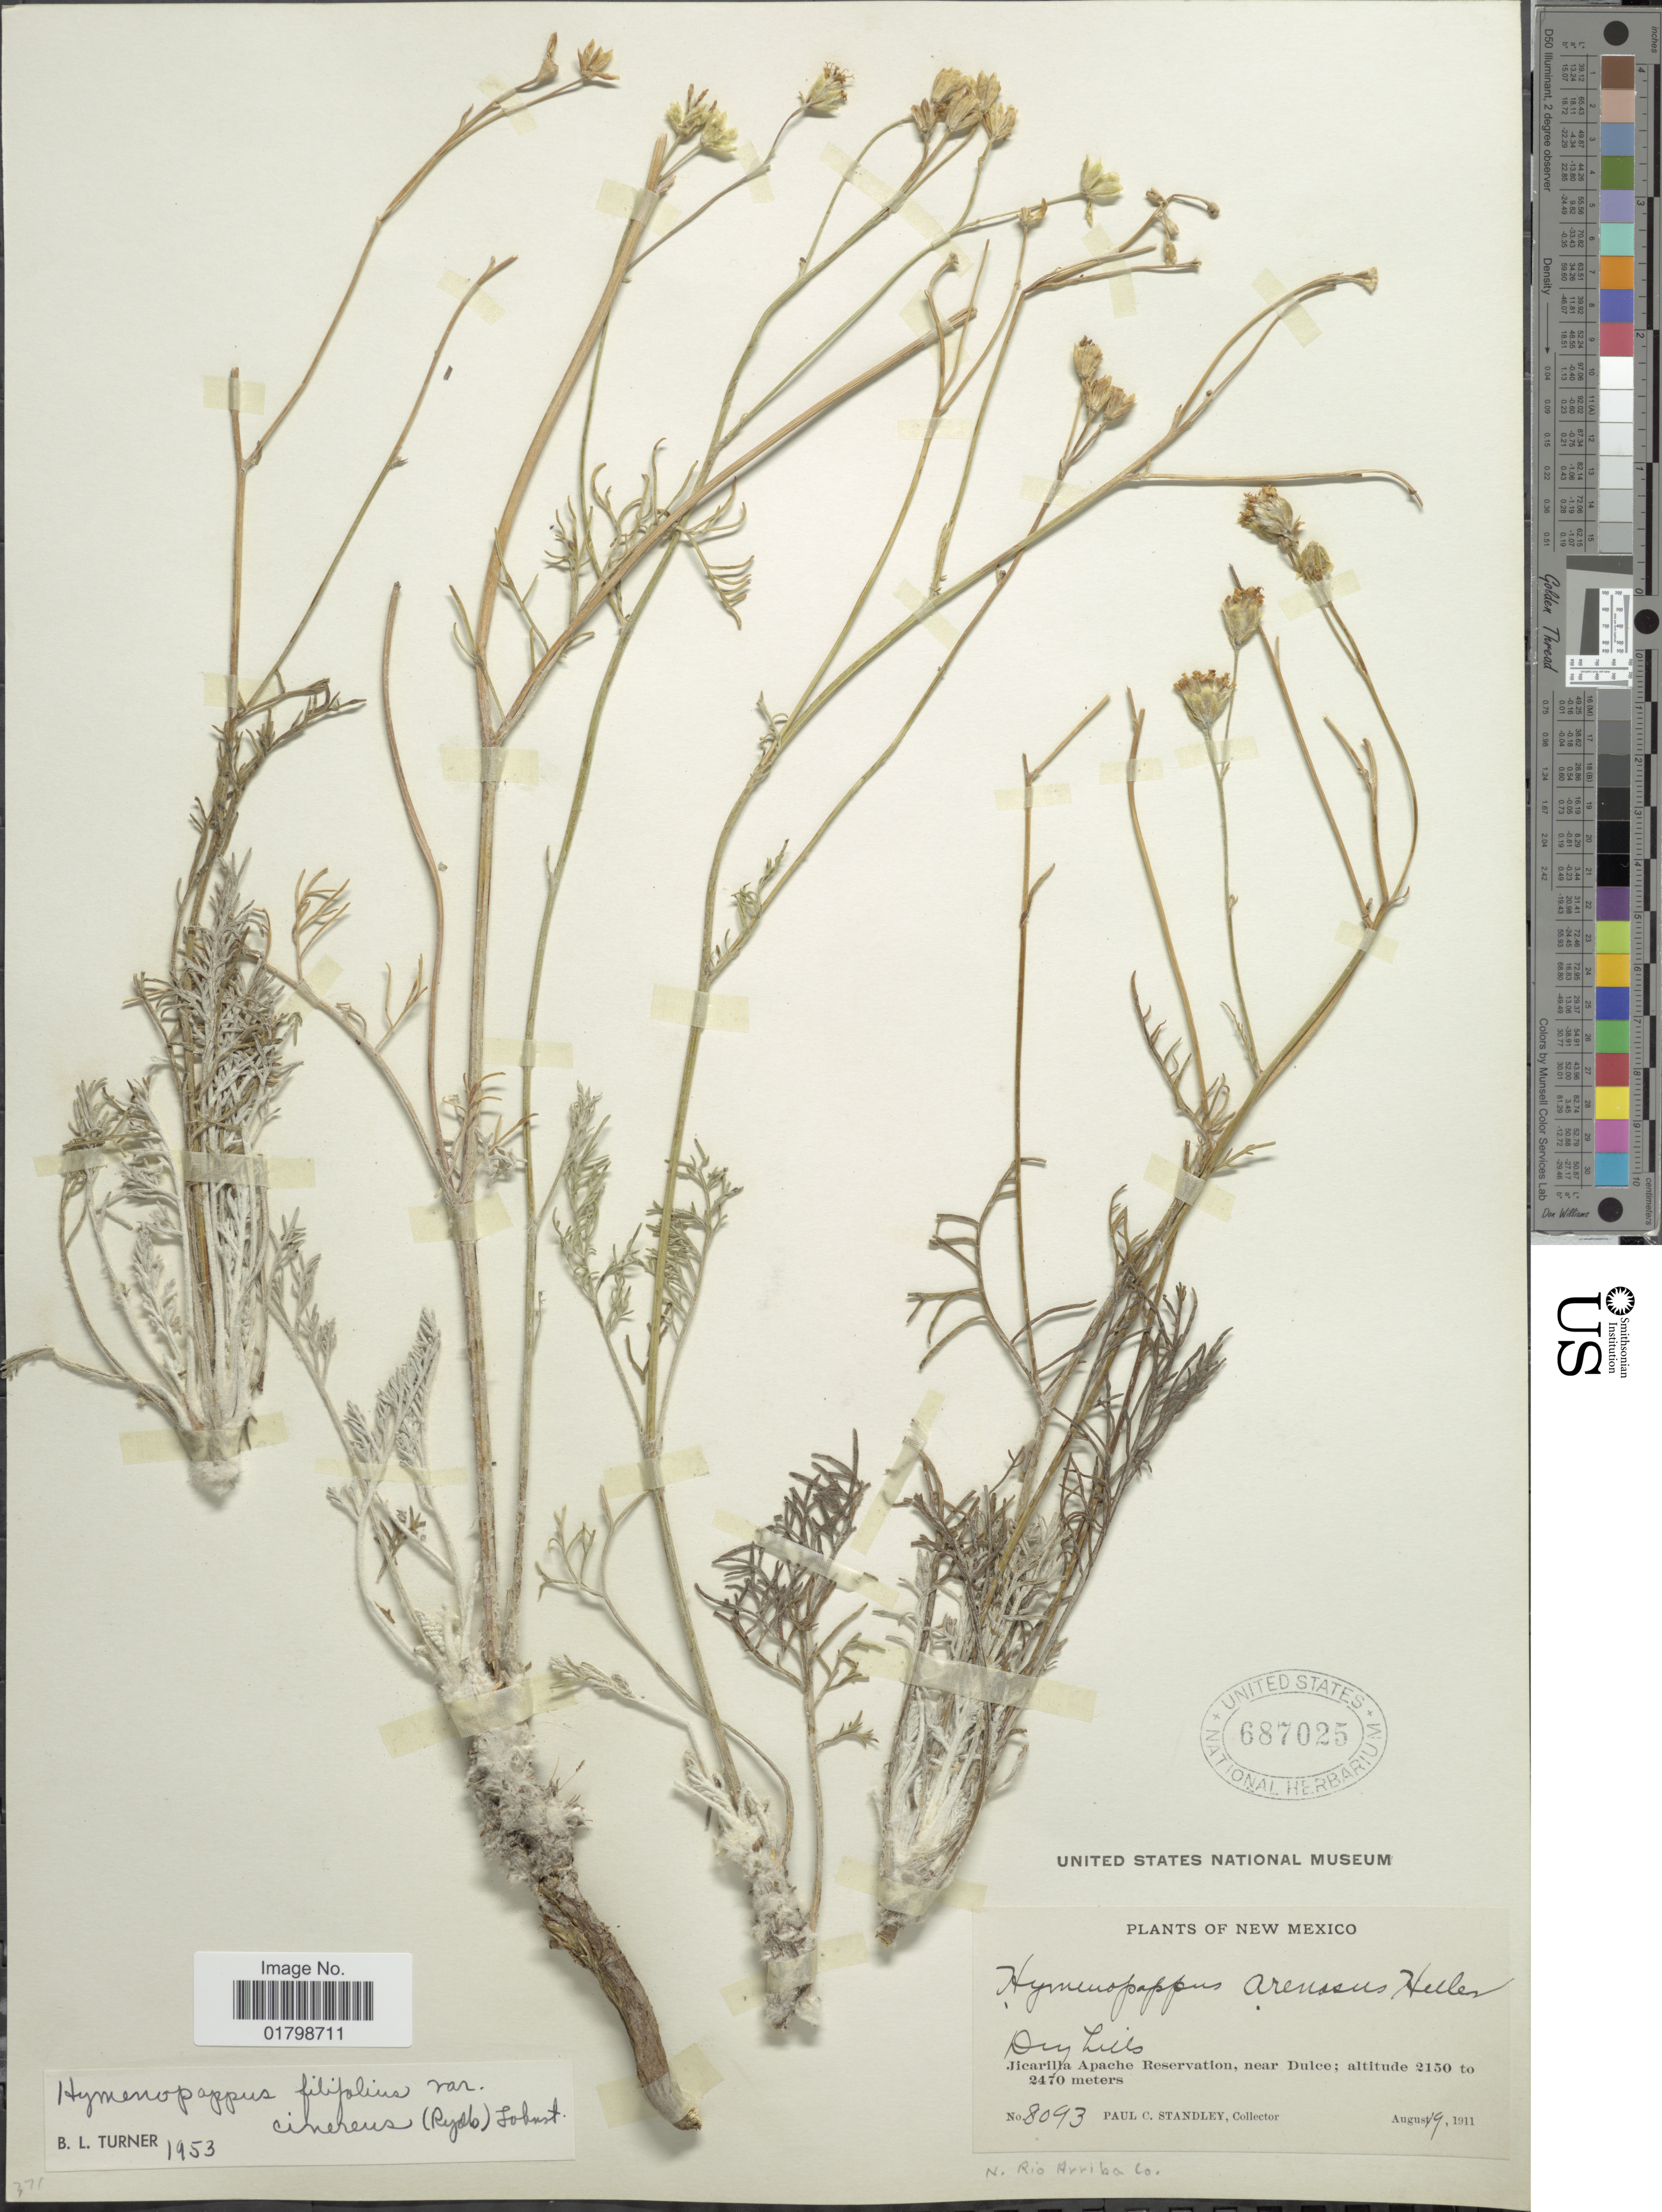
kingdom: Plantae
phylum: Tracheophyta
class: Magnoliopsida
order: Asterales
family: Asteraceae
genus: Hymenopappus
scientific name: Hymenopappus filifolius var. cinereus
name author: (Rydb.) I.M. Johnst.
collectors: P. C. Standley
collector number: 8093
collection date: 1911-08-19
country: United States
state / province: New Mexico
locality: Jicarilla Apache Reservation, near Dulce, N. Rio Arriba Co.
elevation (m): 2150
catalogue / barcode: US 687025